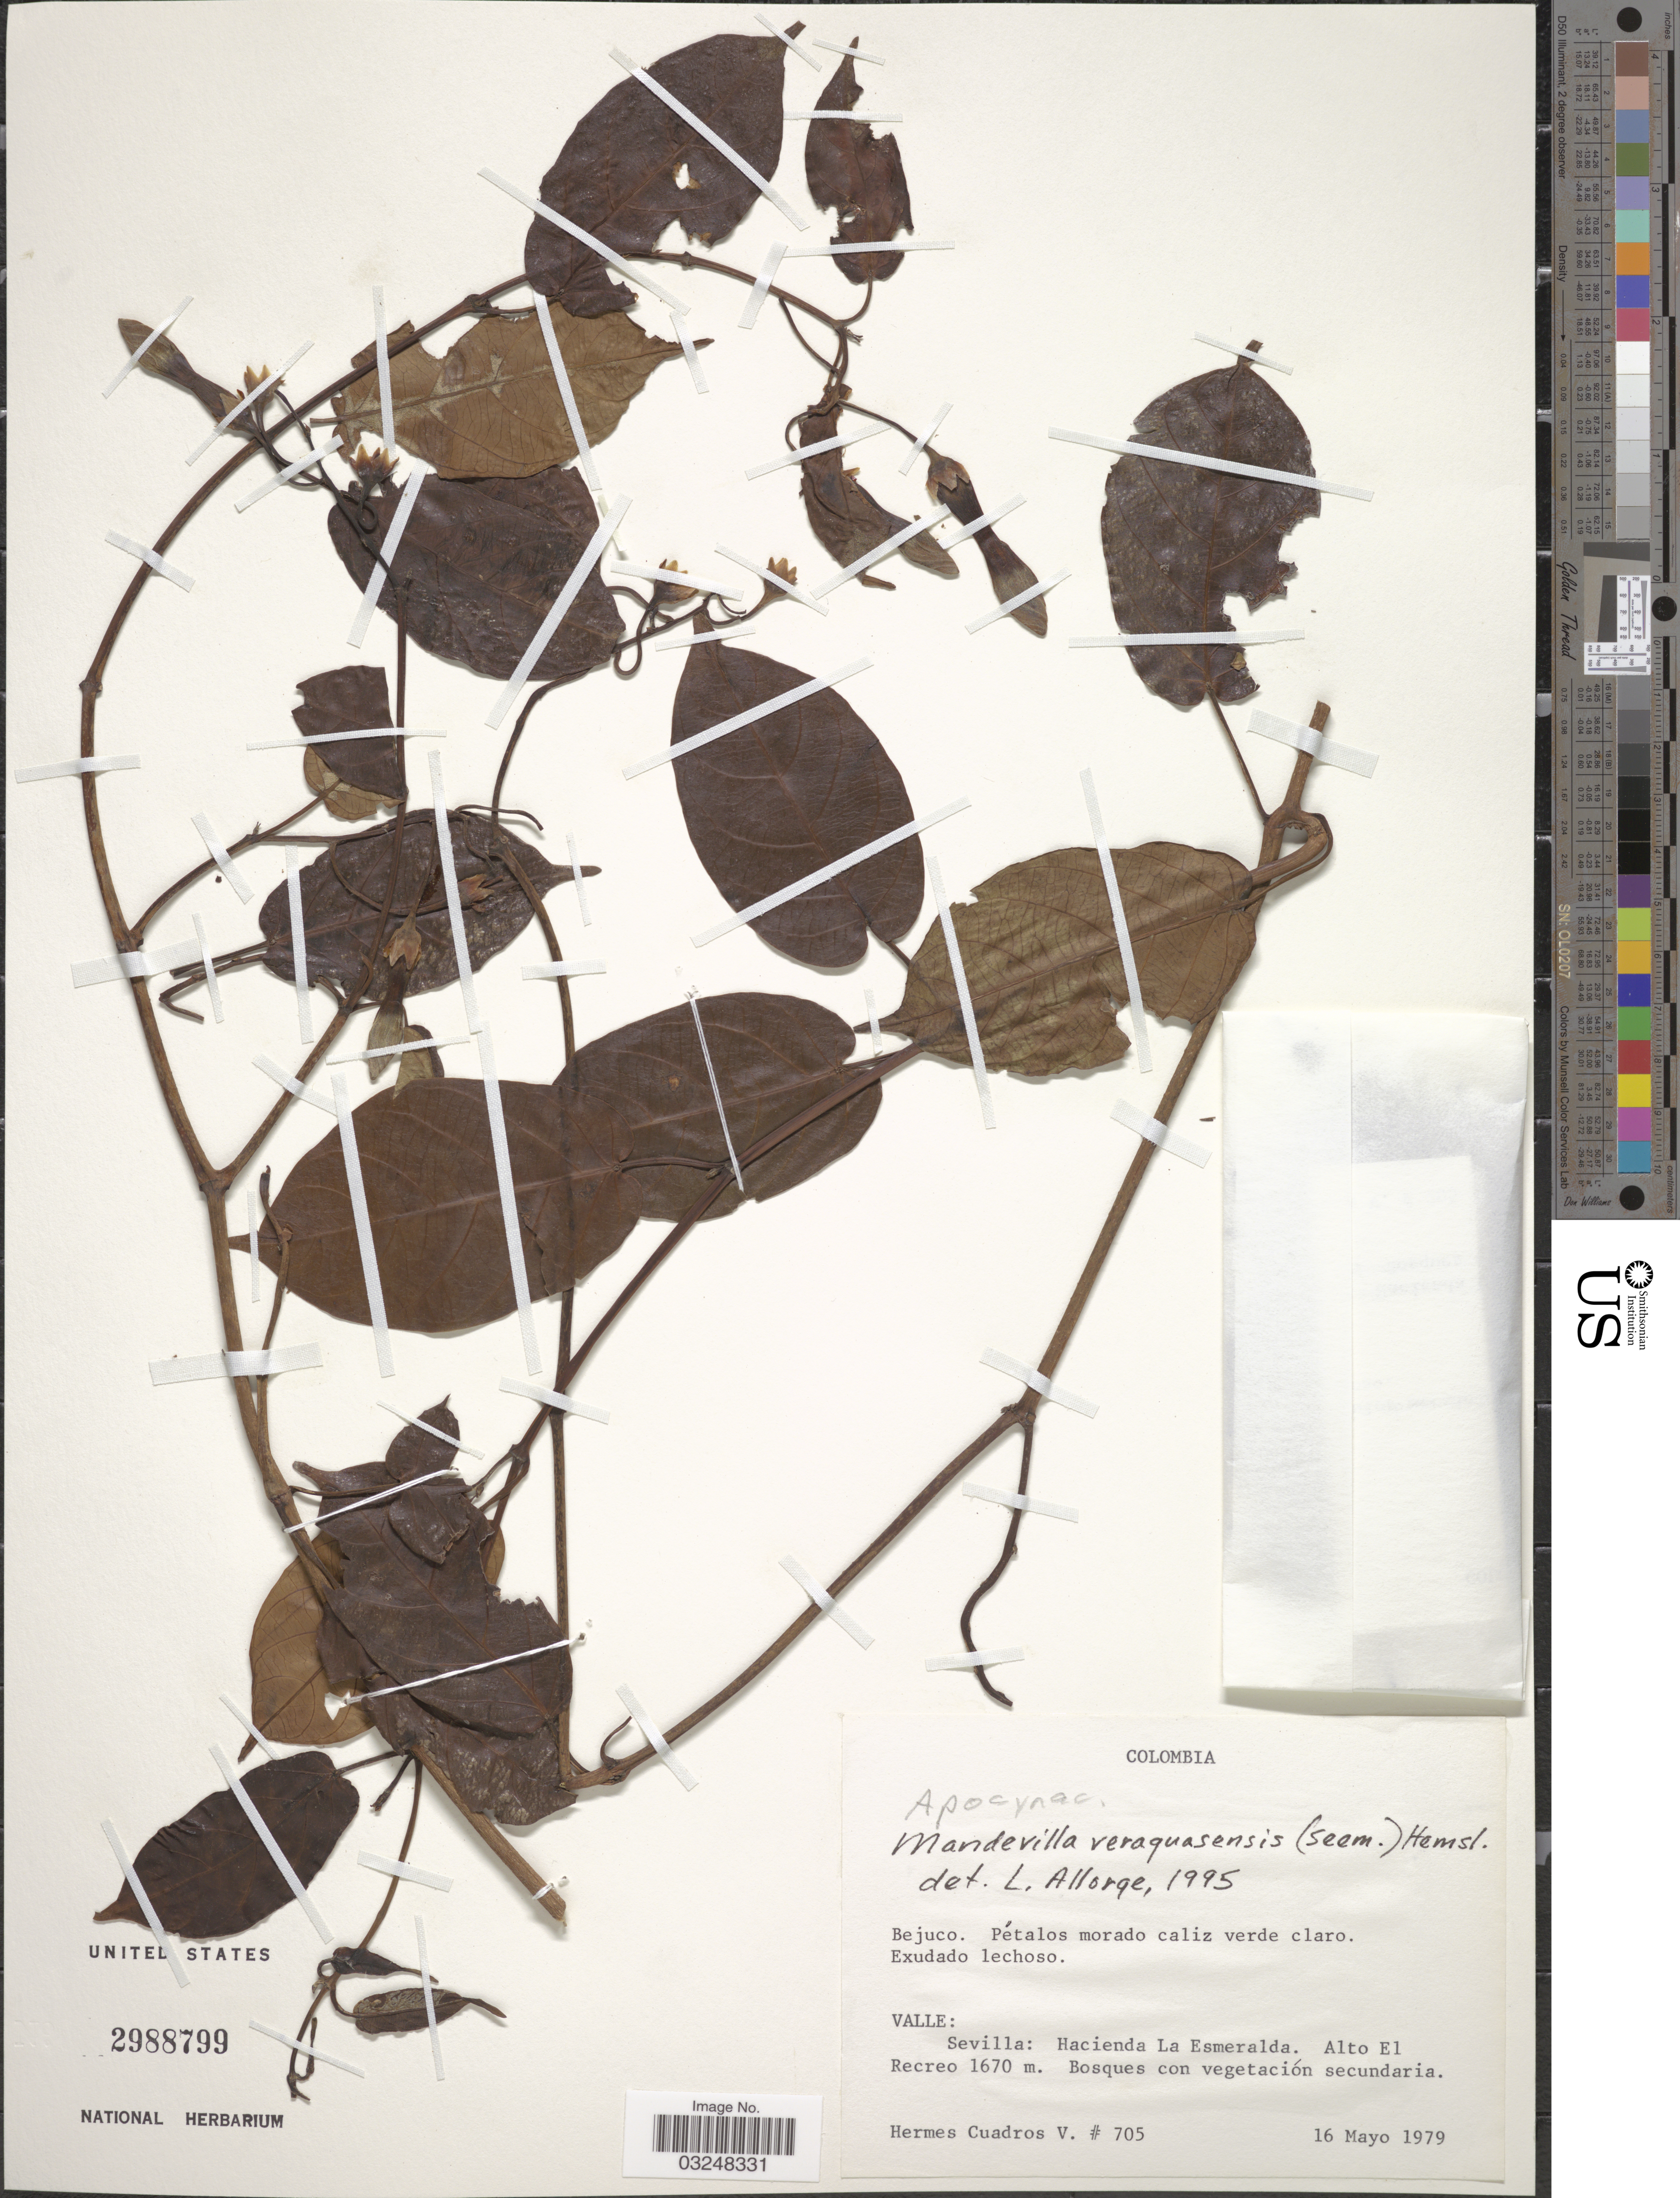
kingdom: Plantae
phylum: Tracheophyta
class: Magnoliopsida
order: Gentianales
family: Apocynaceae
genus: Mandevilla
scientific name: Mandevilla veraguensis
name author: Hemsl.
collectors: H. Cuadros V.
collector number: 705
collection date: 1979-05-16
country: Colombia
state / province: Valle del Cauca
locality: Valle: Sevilla: Hacienda La Esmeralda. Alto El Recreo.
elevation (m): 1670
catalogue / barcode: US 2988799